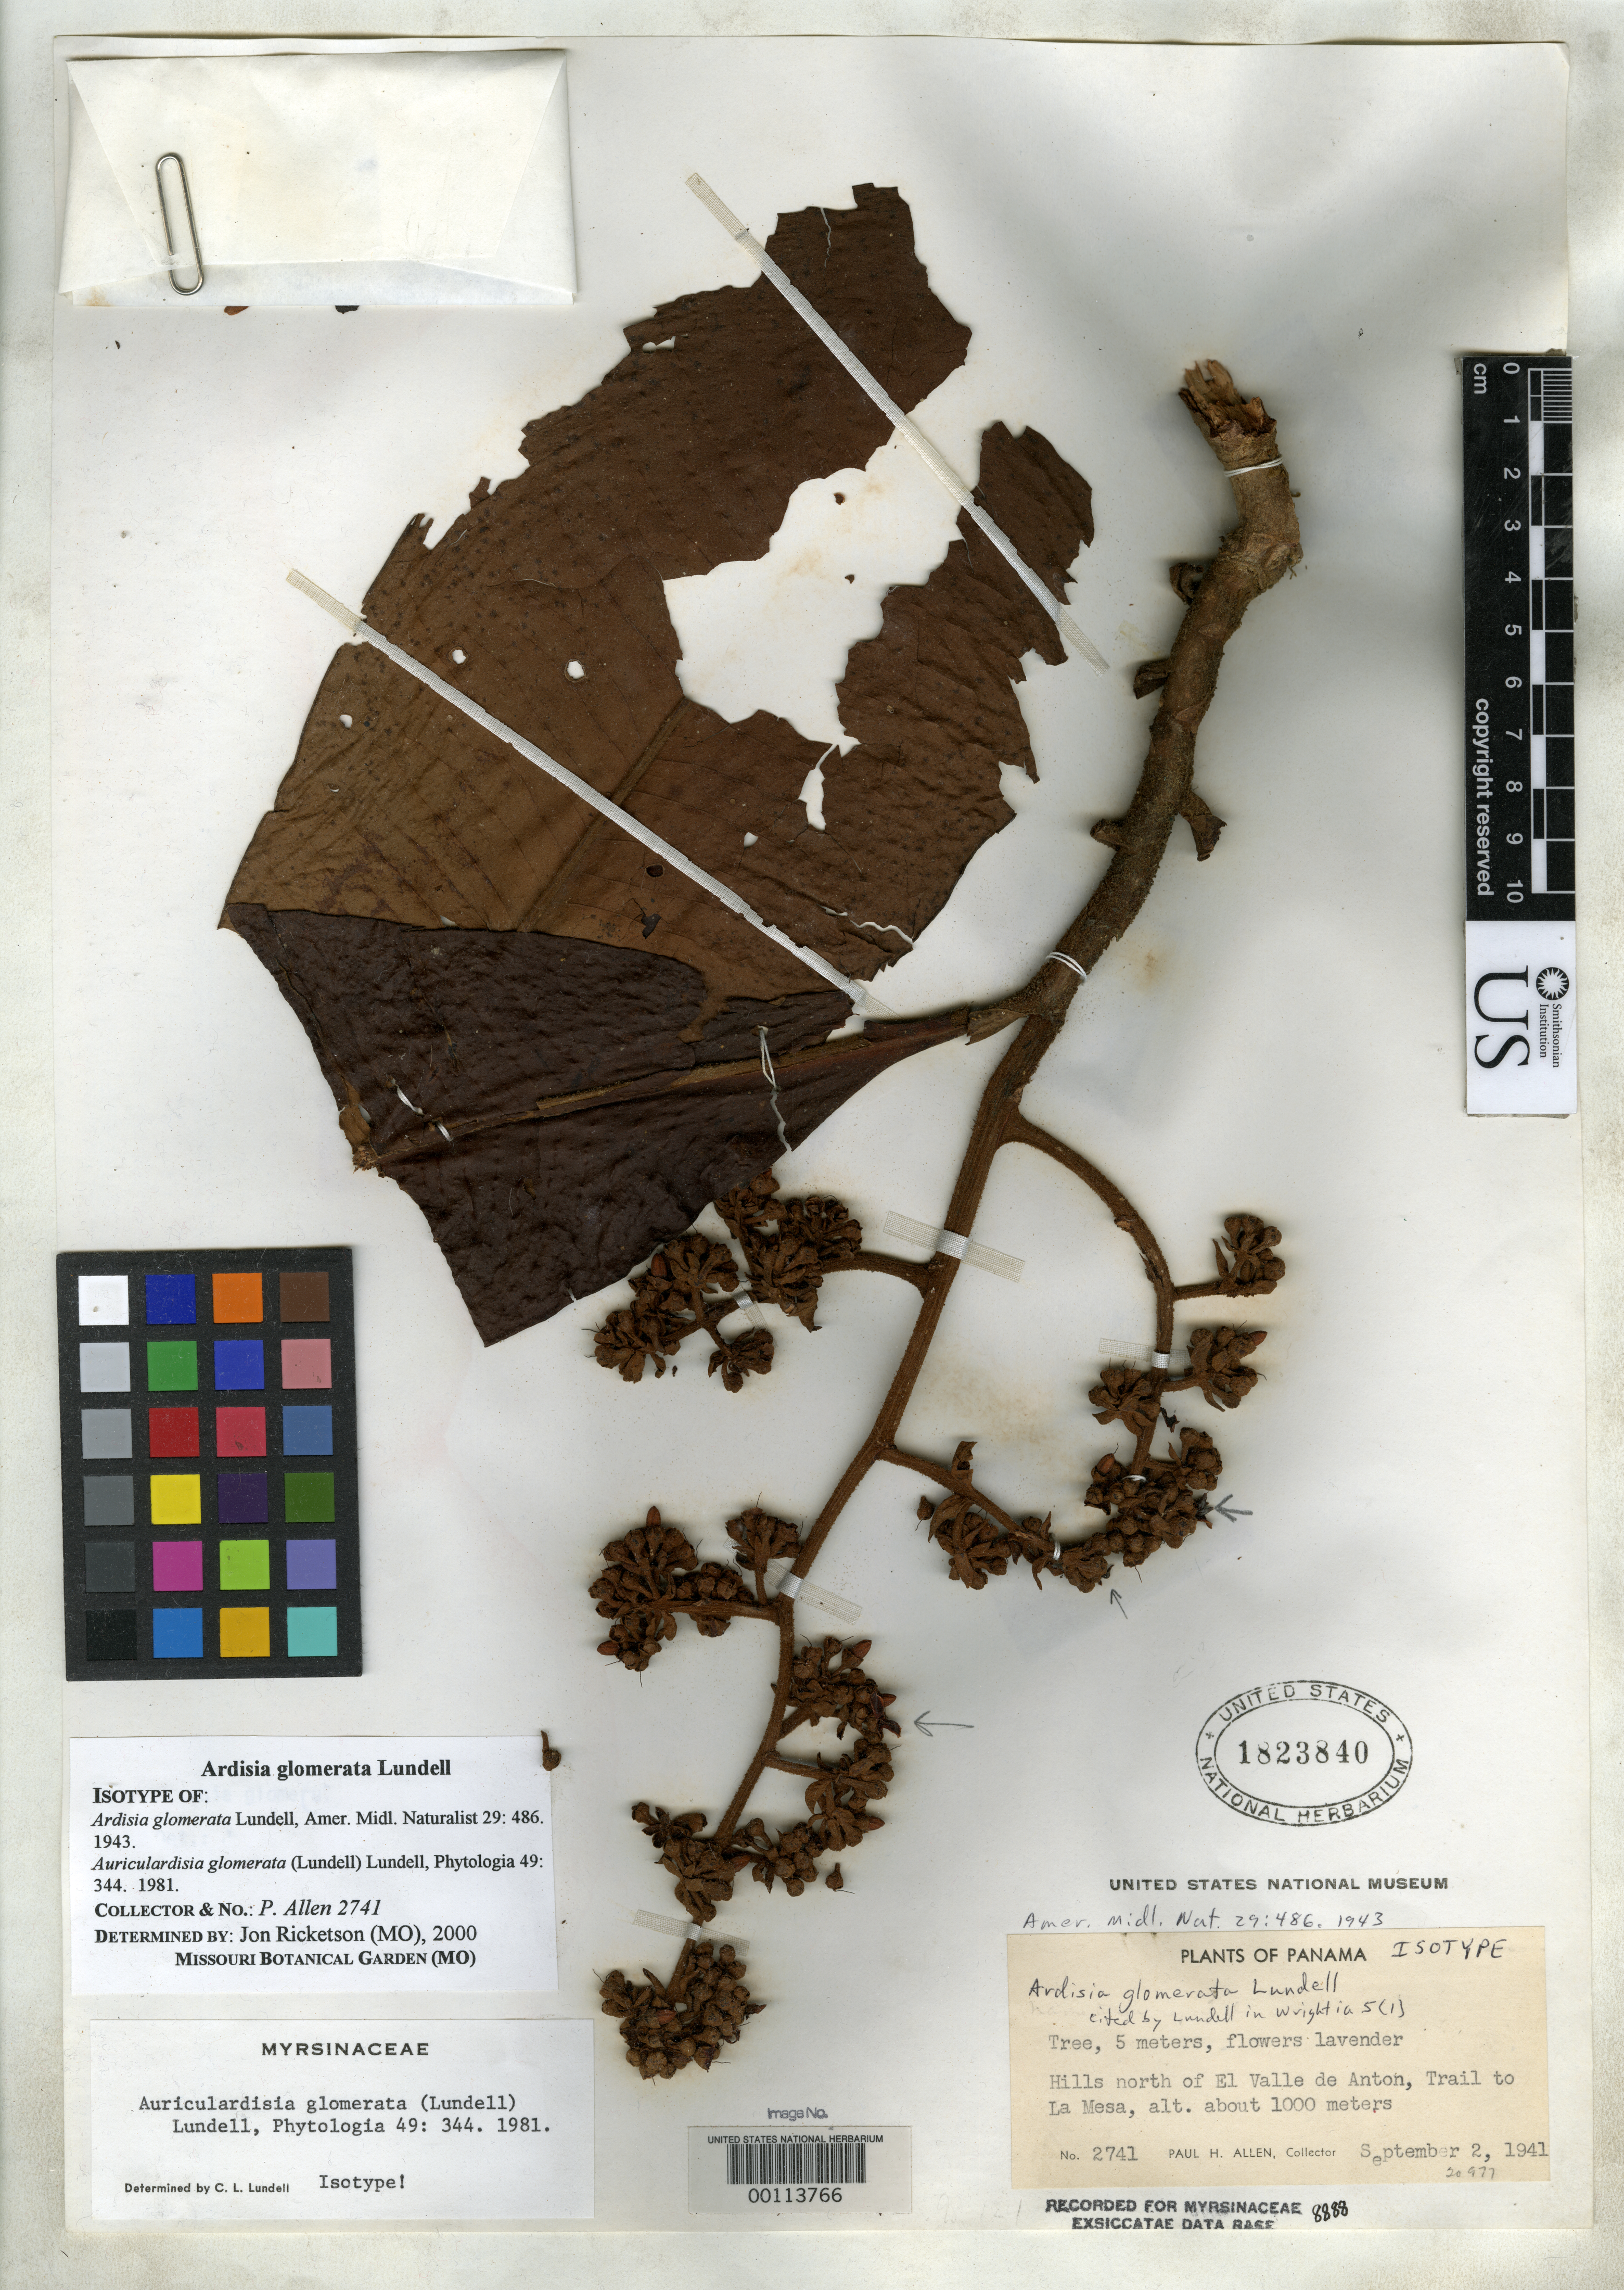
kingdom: Plantae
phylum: Tracheophyta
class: Magnoliopsida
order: Ericales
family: Primulaceae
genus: Ardisia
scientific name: Ardisia glomerata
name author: Lundell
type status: Isotype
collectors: P. H. Allen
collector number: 2741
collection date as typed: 02 Sep 1941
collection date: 1941-09-02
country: Panama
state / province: Coclé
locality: N of el Valle De Anton, La Mesa.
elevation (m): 1000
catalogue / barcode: US 1823840